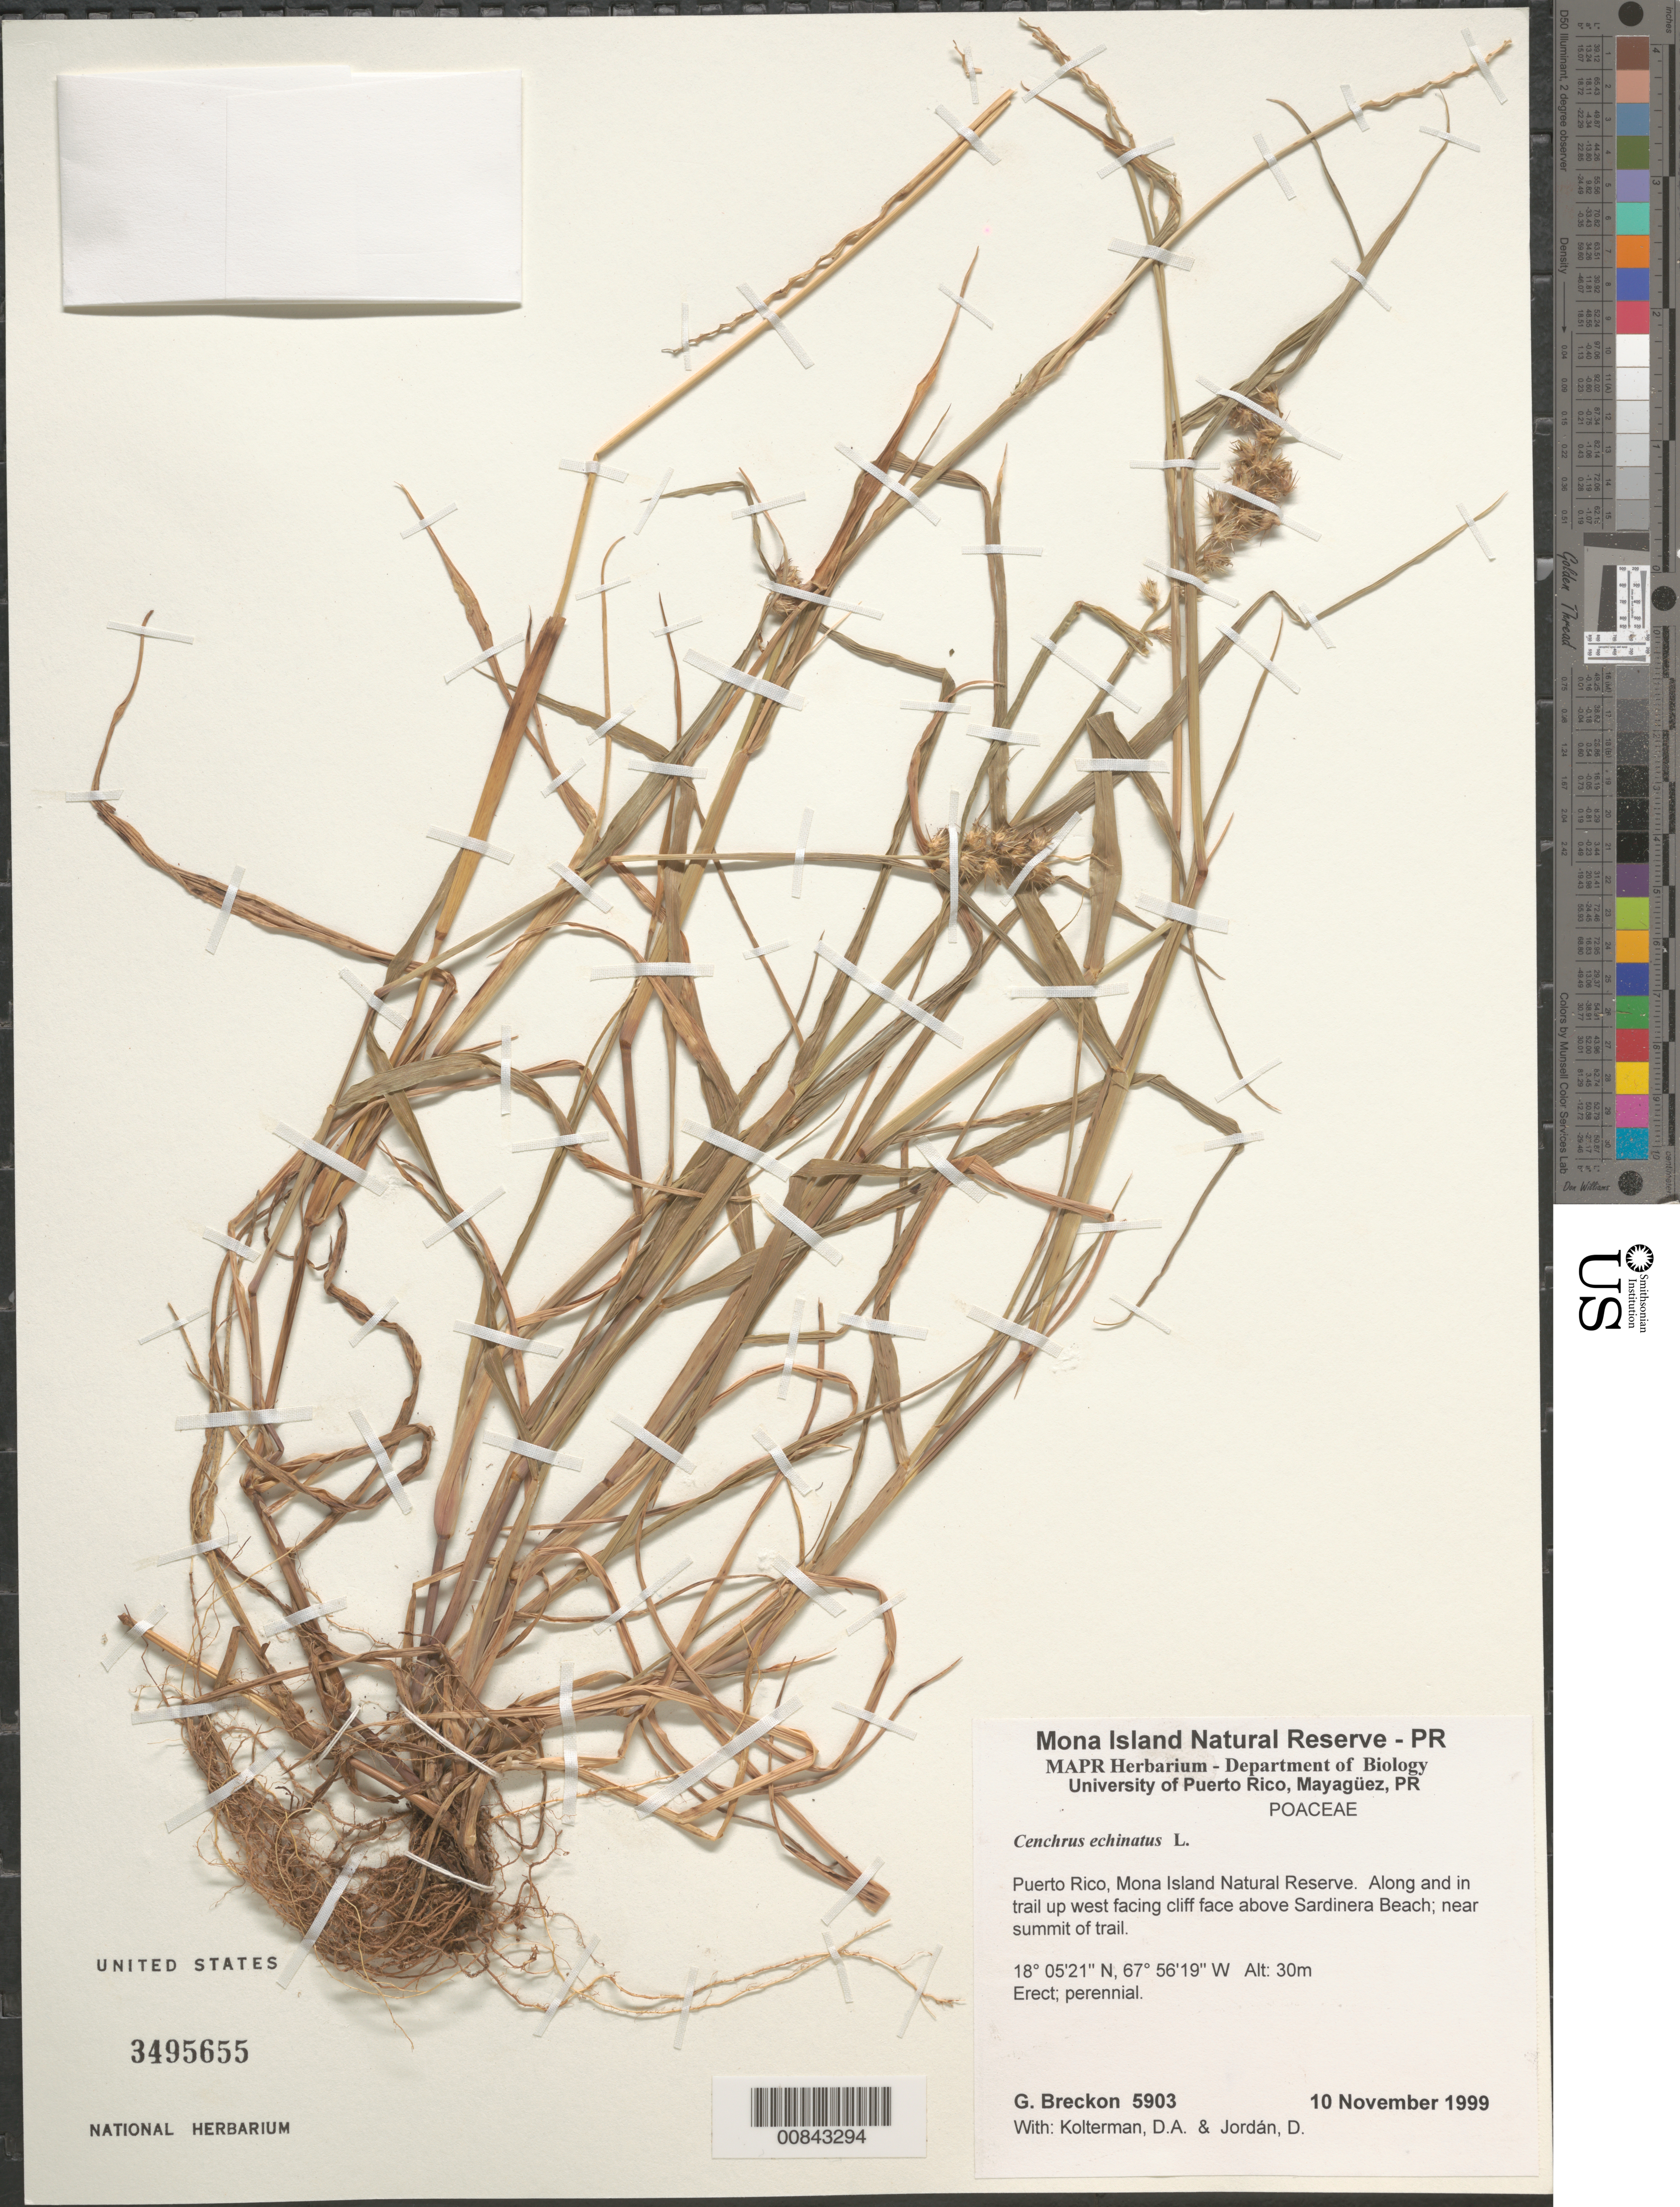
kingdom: Plantae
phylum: Tracheophyta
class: Liliopsida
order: Poales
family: Poaceae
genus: Cenchrus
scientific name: Cenchrus echinatus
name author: L.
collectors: G. Breckon, D. Kolterman & D. Jordan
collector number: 5903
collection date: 1999-11-10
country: Puerto Rico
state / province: Mayaguëz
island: Mona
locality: Mona Island Natural Reserve. Along and in trail up west facing cliff above Sardinera Beach; near summit of trail.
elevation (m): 30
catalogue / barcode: US 3495655